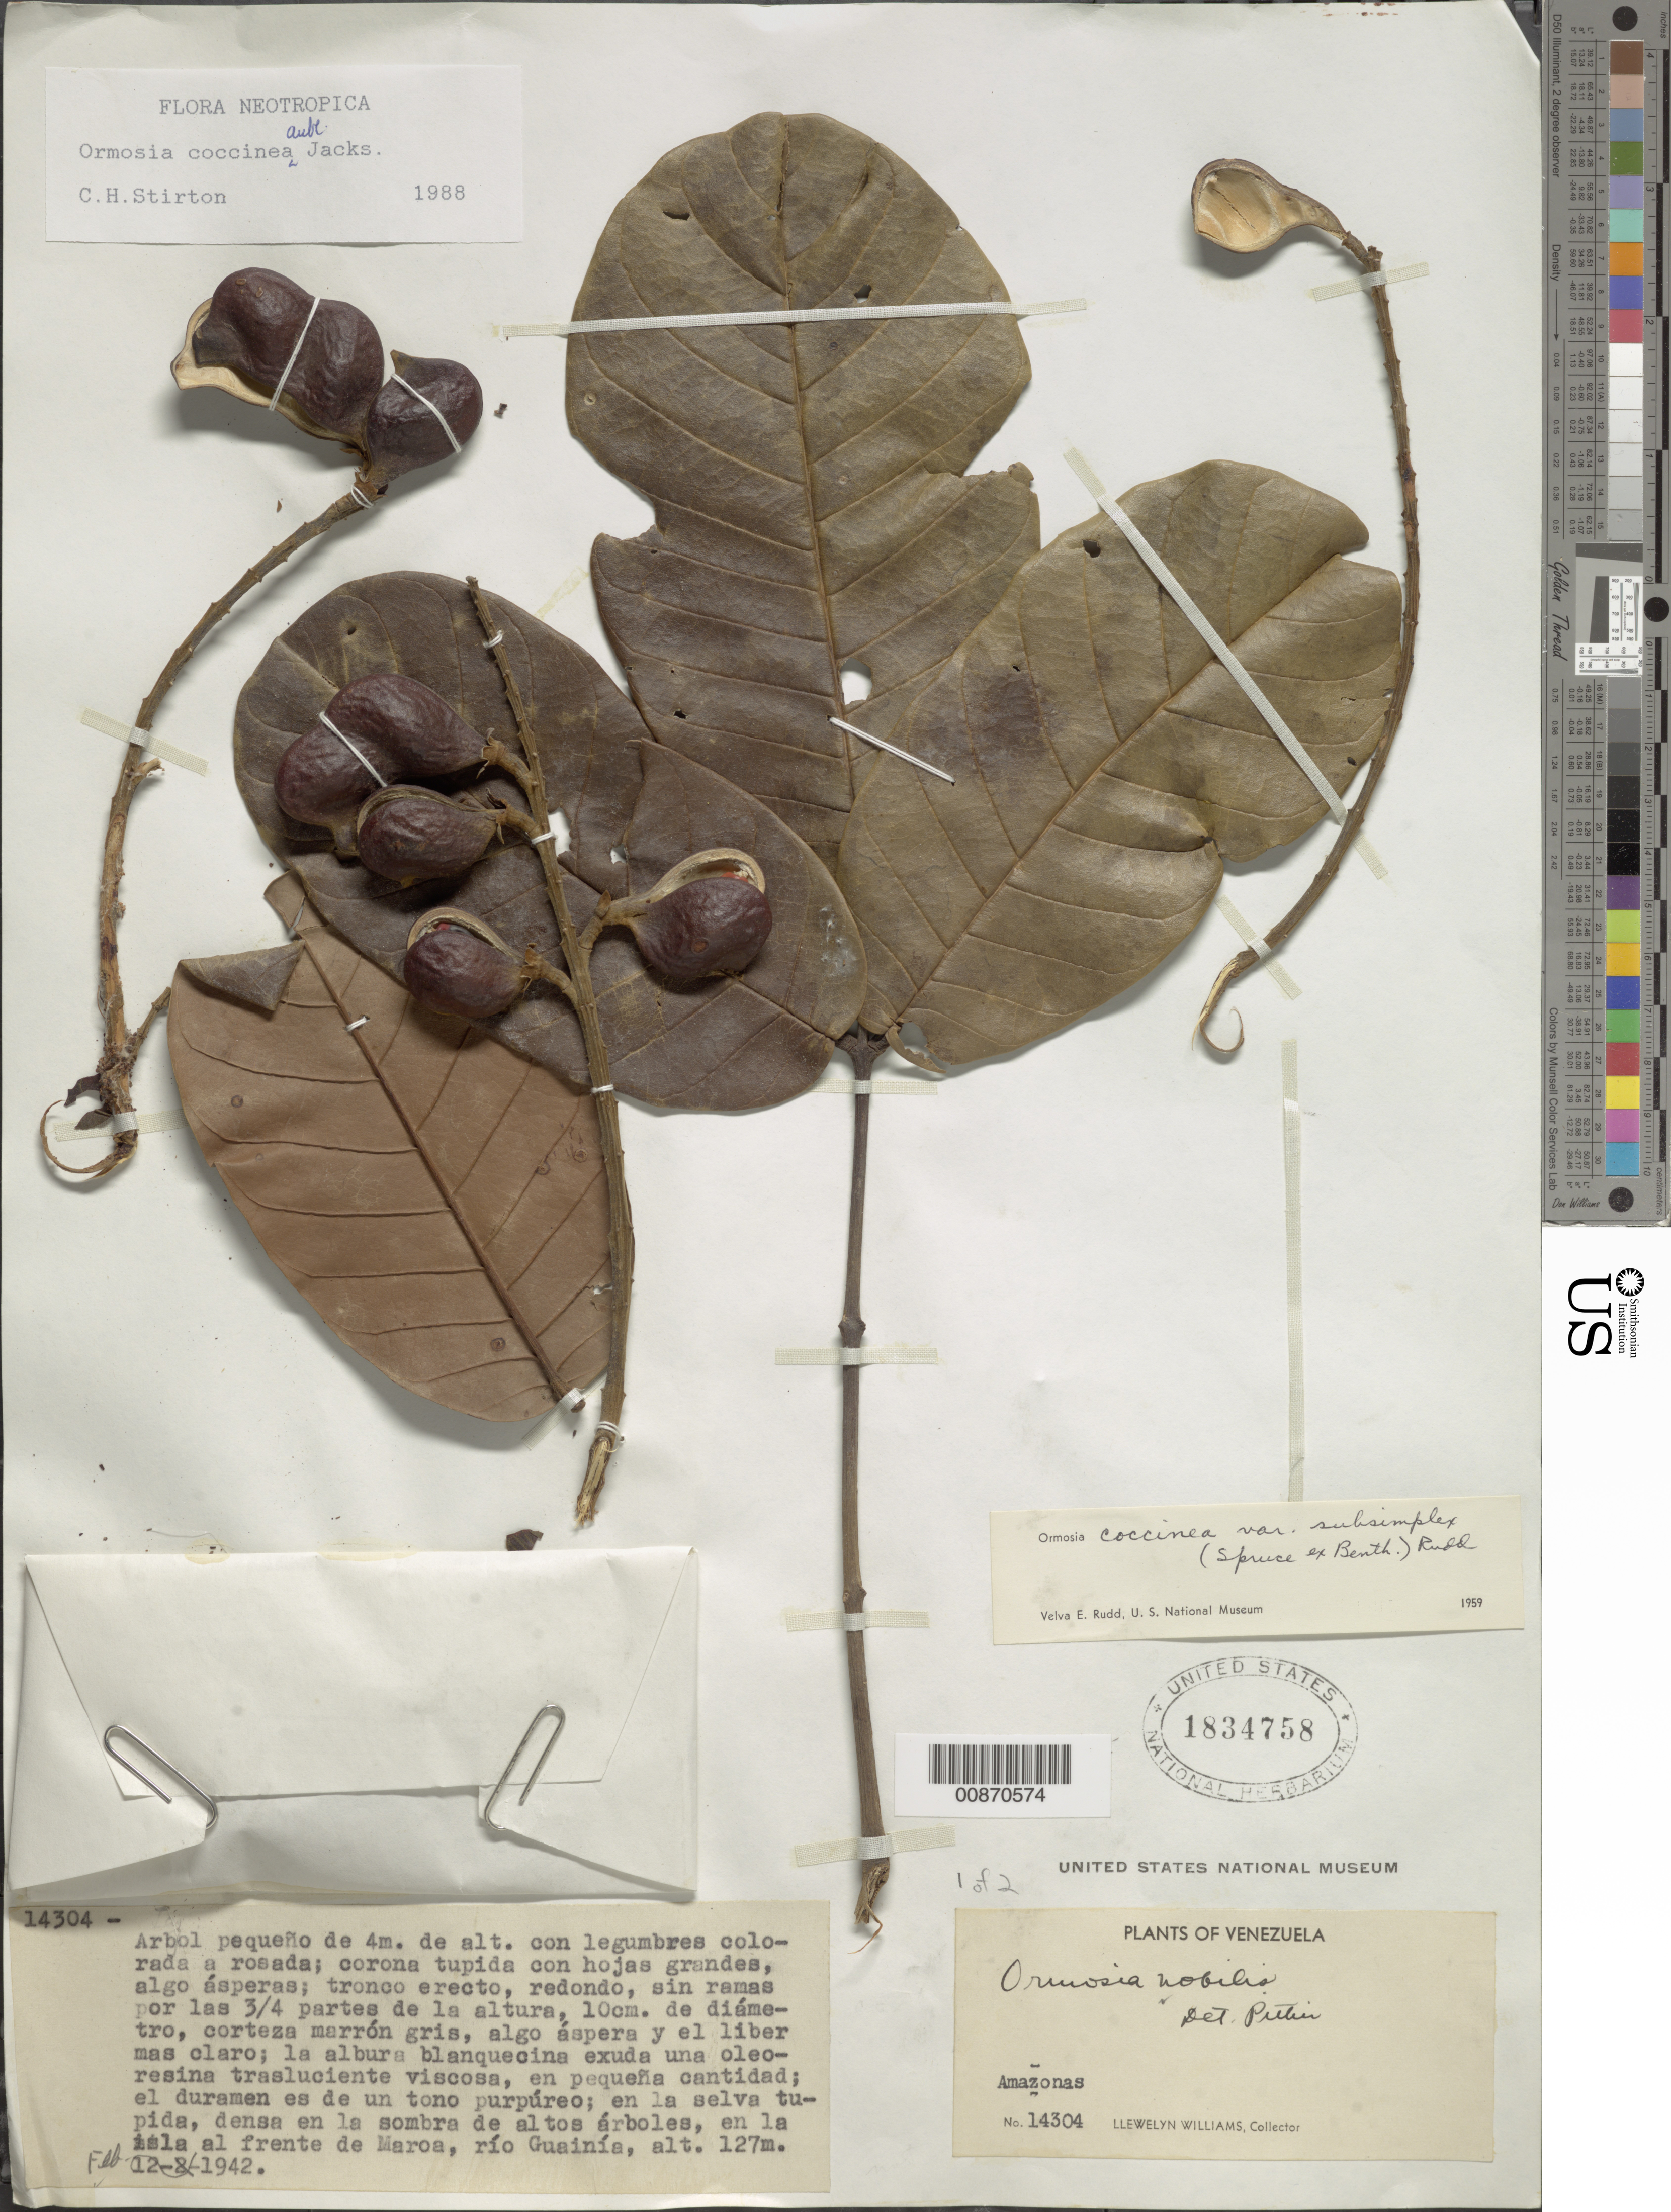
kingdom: Plantae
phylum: Tracheophyta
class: Magnoliopsida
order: Fabales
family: Fabaceae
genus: Ormosia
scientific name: Ormosia coccinea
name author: (Aubl.) Jacks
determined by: Stirton, Charles H.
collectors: Ll. Williams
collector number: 14304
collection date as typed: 12-Feb-42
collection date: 1942-02-12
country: Venezuela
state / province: Amazonas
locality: Maroa, Río Guainía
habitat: Selva tupida, densa en la sombre de altos arboles, en la isla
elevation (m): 127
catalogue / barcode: US 1834758